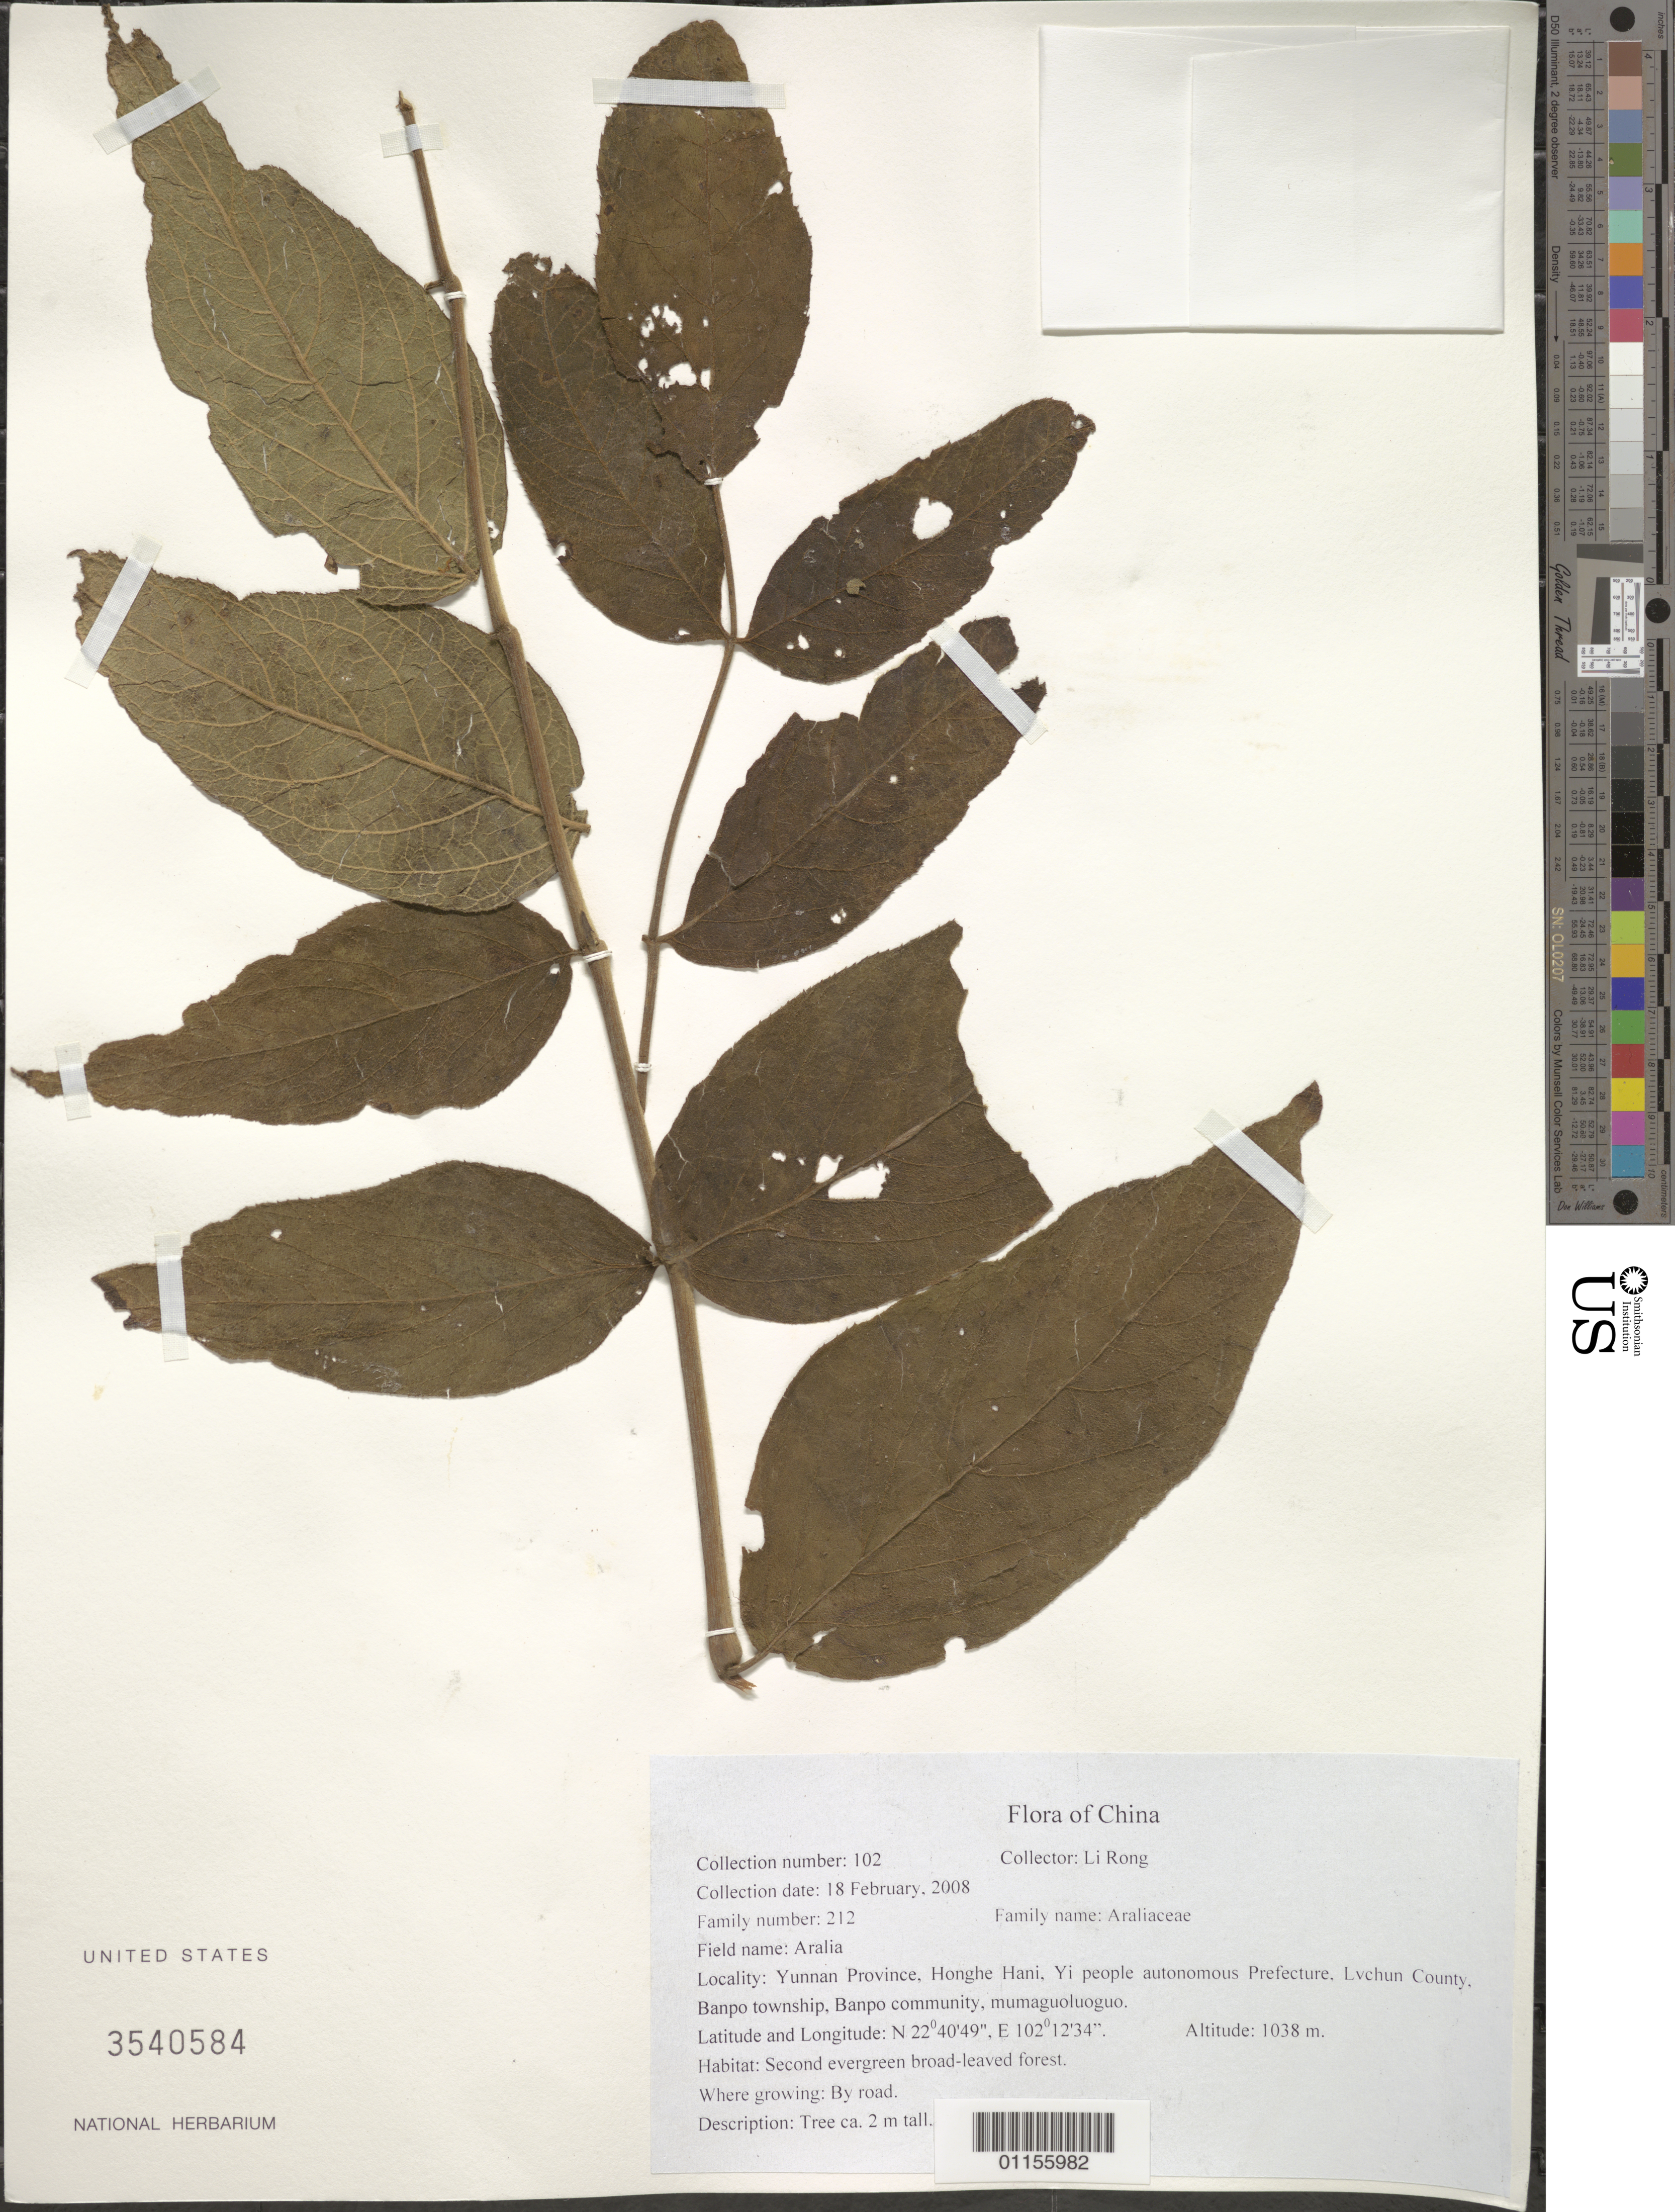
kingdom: Plantae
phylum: Tracheophyta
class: Magnoliopsida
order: Apiales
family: Araliaceae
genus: Aralia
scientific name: Aralia sp.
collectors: R. Li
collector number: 102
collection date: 2008-02-18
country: China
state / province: Yunnan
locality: Honghe Hani, Yi people autonomous Prefecture. Lvchun County. Banpo township,Banpo community, mumaguoluoguo.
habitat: Tree, growing in the second evergreen broad-leaved forest. By road.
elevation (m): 1038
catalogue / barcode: US 3540584